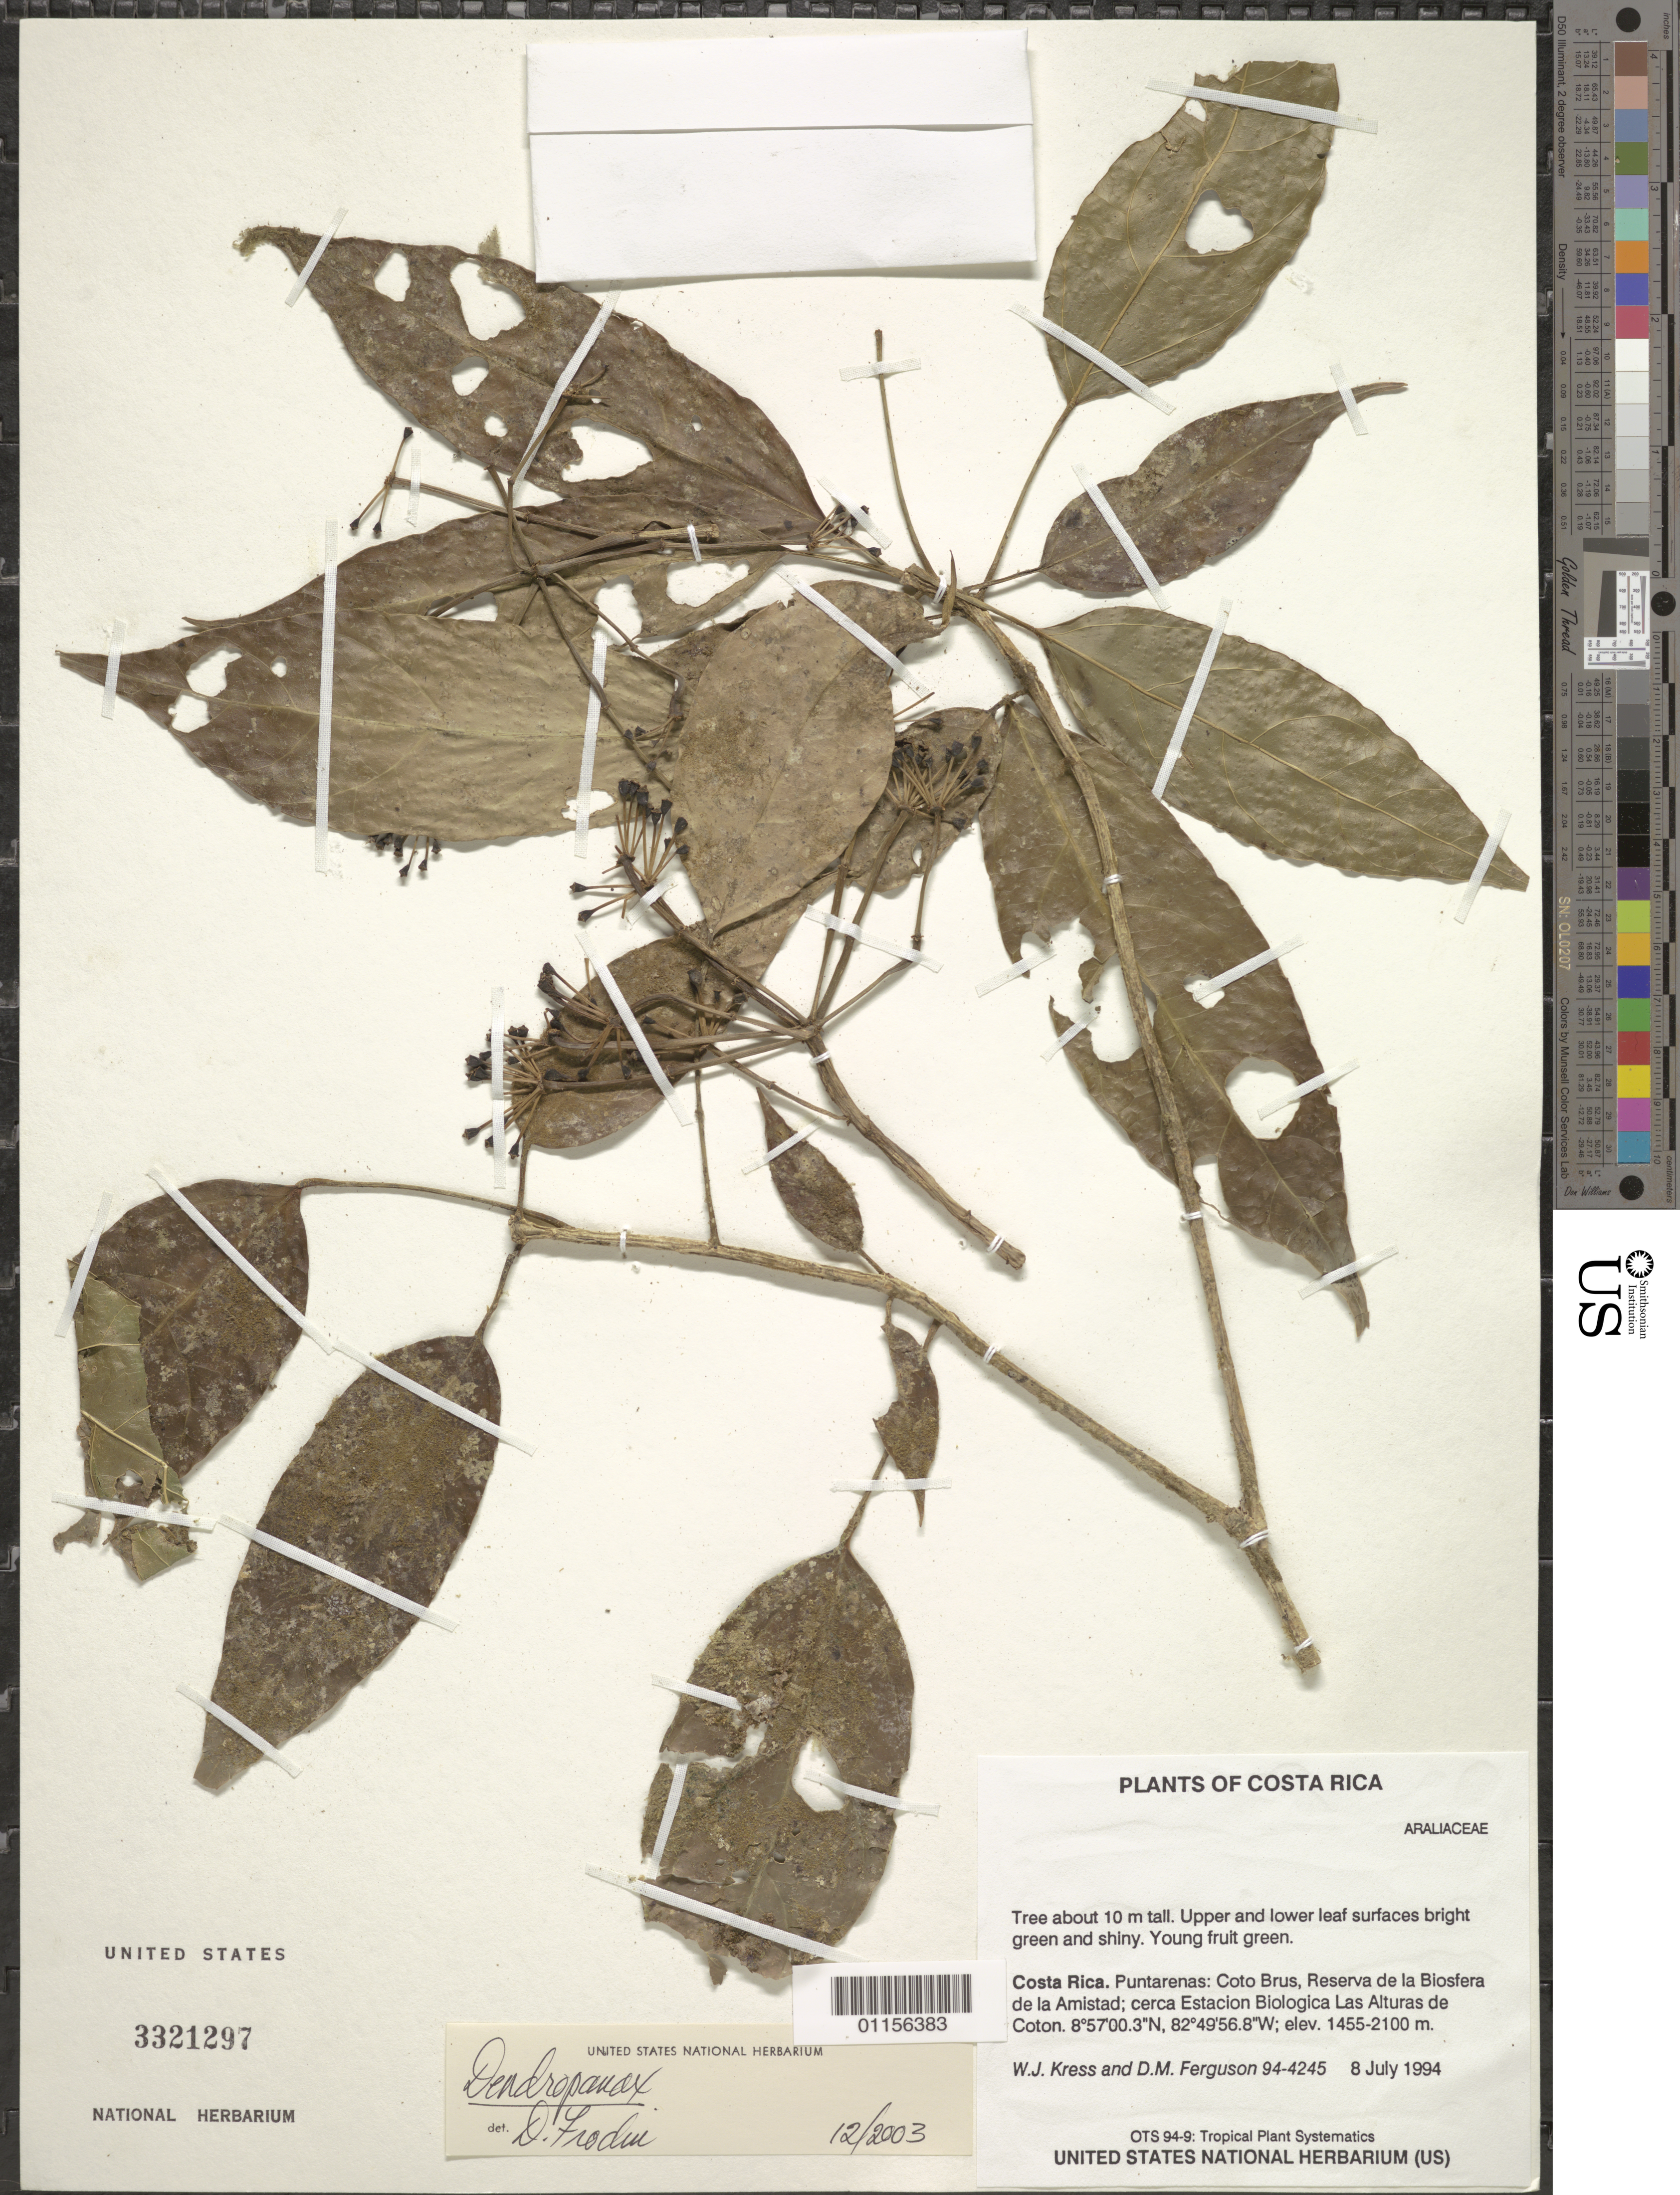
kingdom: Plantae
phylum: Tracheophyta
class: Magnoliopsida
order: Apiales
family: Araliaceae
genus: Dendropanax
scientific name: Dendropanax sp.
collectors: W. J. Kress & D. M. Ferguson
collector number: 94 - 4245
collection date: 1994-07-08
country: Costa Rica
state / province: Puntarenas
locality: Coto Brus, Reserva de la Biosfera de la Amistad; cerca Estacion Biologica Las Alturas de Coton.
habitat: Tree.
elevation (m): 1455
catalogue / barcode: US 3321297